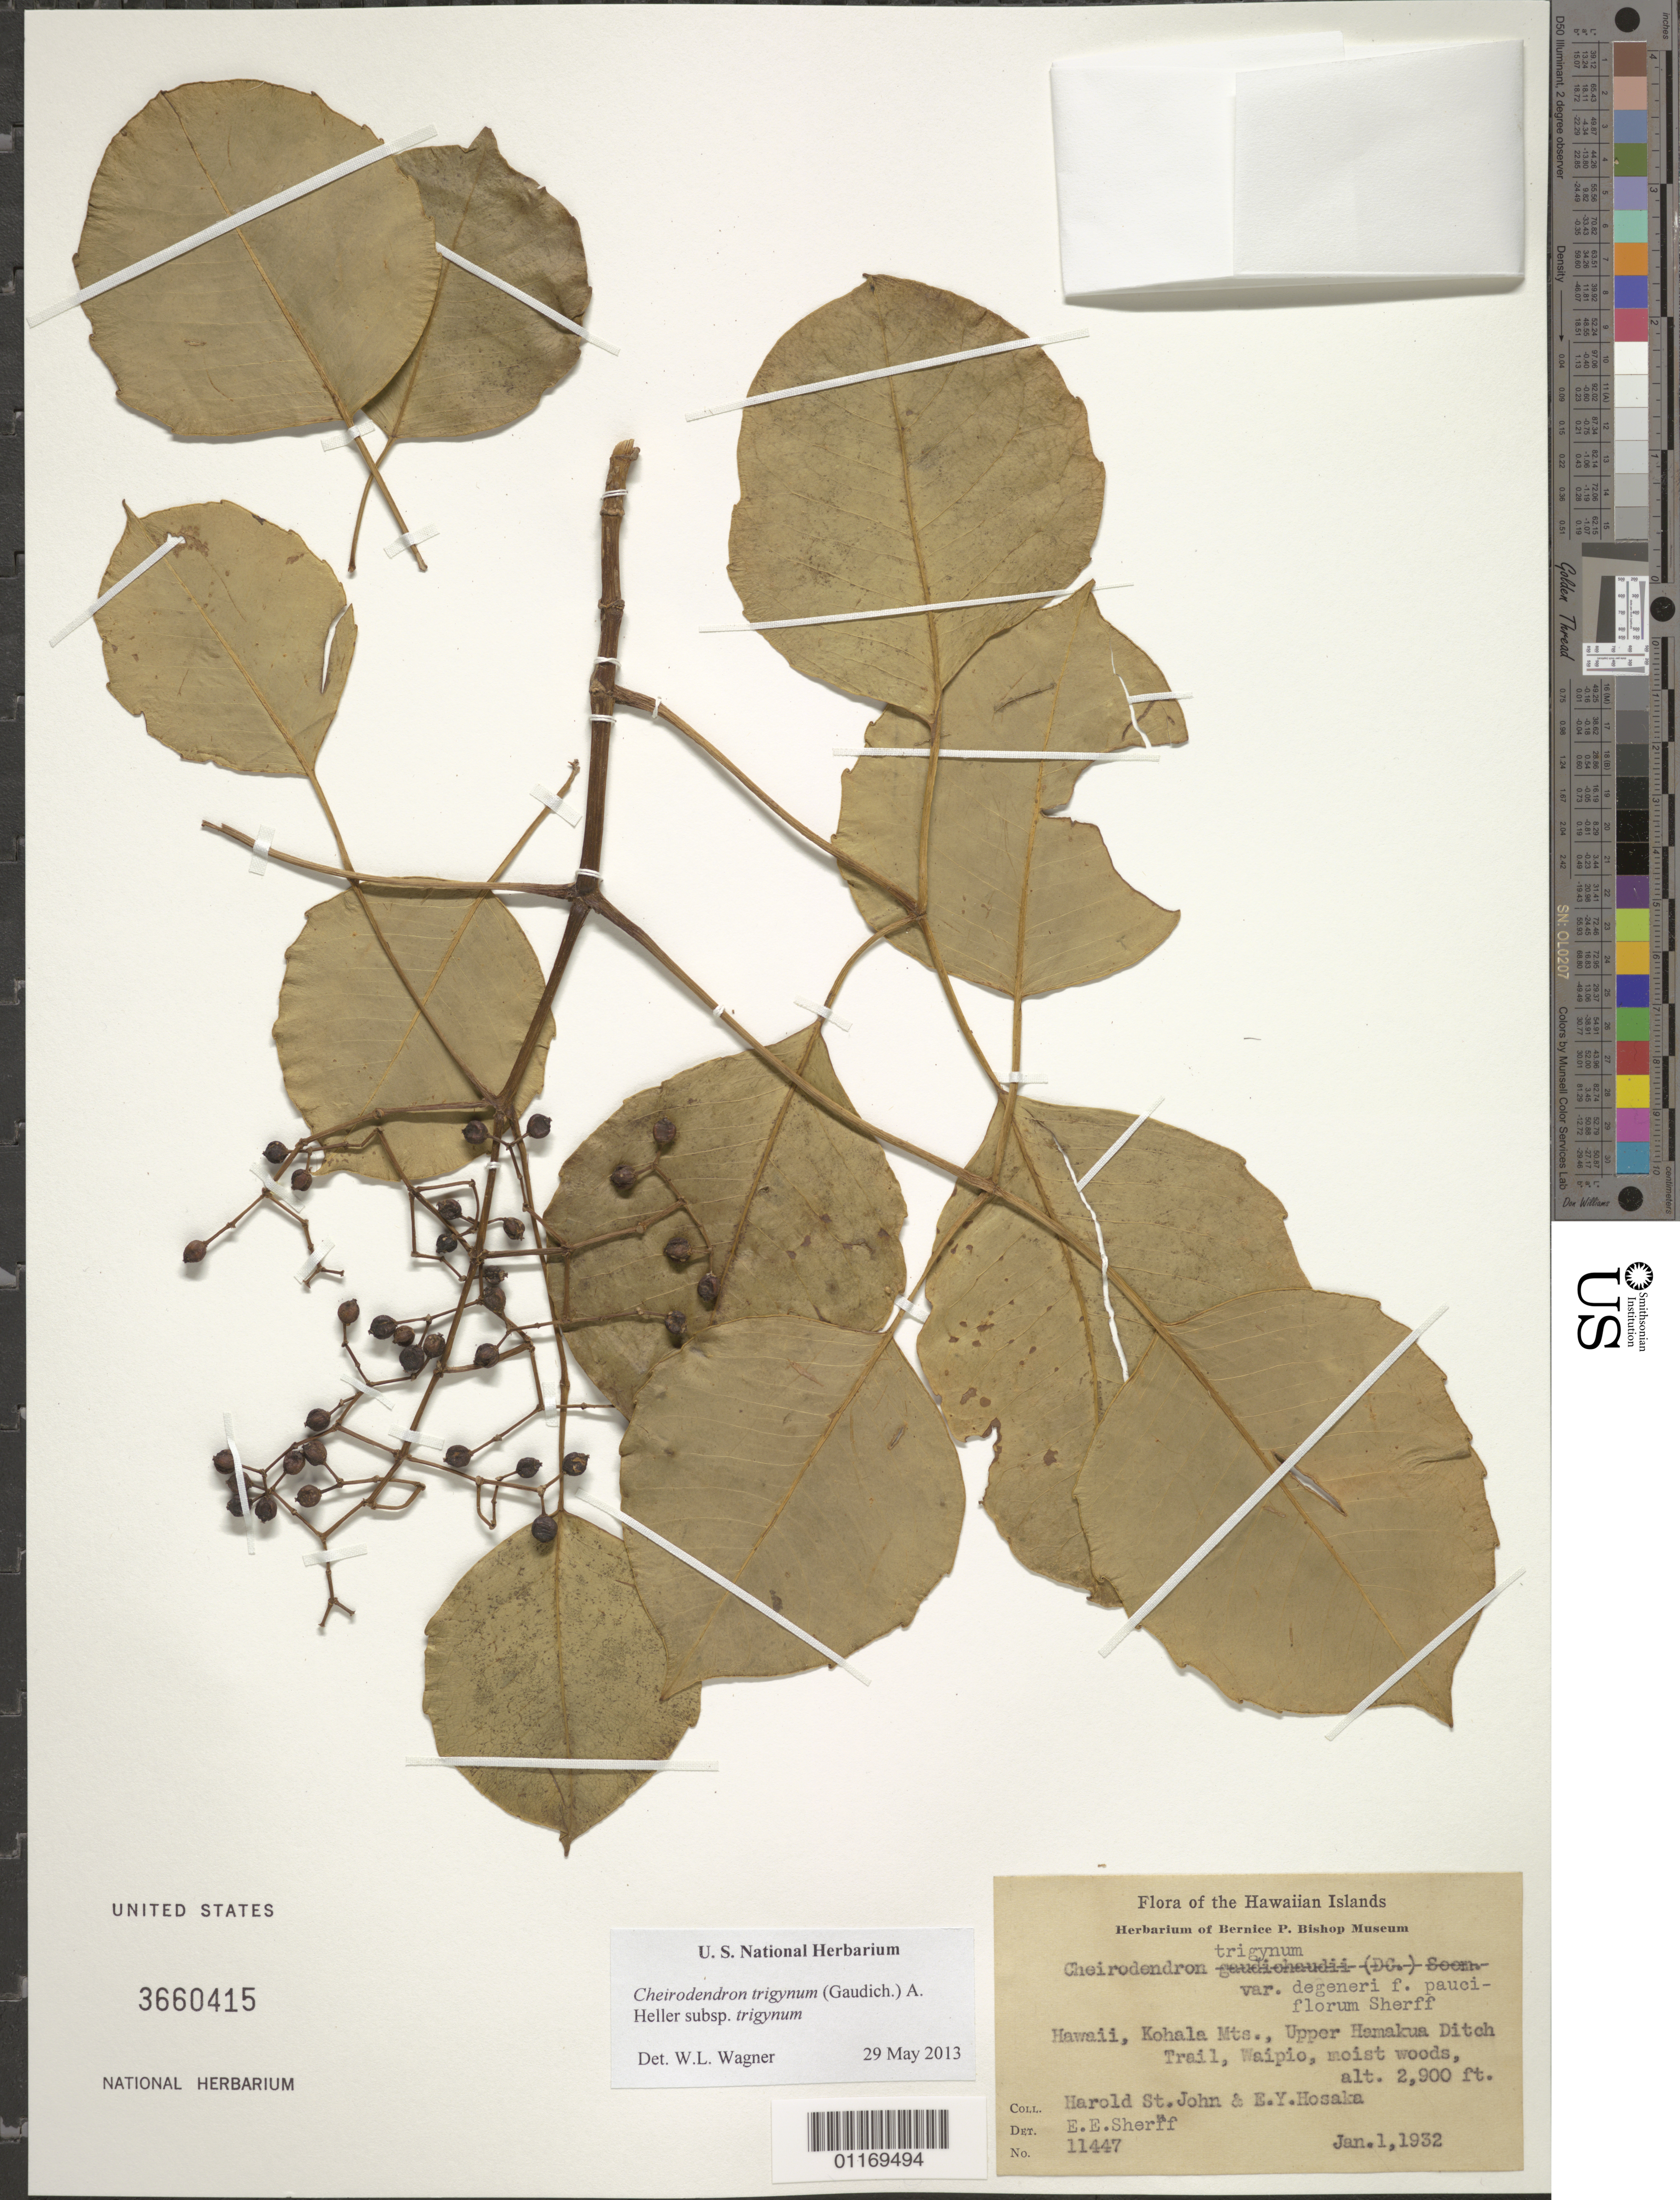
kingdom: Plantae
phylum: Tracheophyta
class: Magnoliopsida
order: Apiales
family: Araliaceae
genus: Cheirodendron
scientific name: Cheirodendron trigynum subsp. trigynum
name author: (Gaudich.) A. Heller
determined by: Wagner, W. L., (BOT), Smithsonian Institution - National Museum of Natural History (UNITED STATES)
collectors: H. St. John & E. Y. Hosaka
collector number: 11447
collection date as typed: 1 Jan 1932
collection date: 1932-01-01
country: United States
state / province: Hawaii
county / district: Hawaii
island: Hawaii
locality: Kohala Mts., Upper Hamakua Ditch Trail, Waipio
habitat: Moist woods.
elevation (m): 884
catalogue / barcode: US 3660415